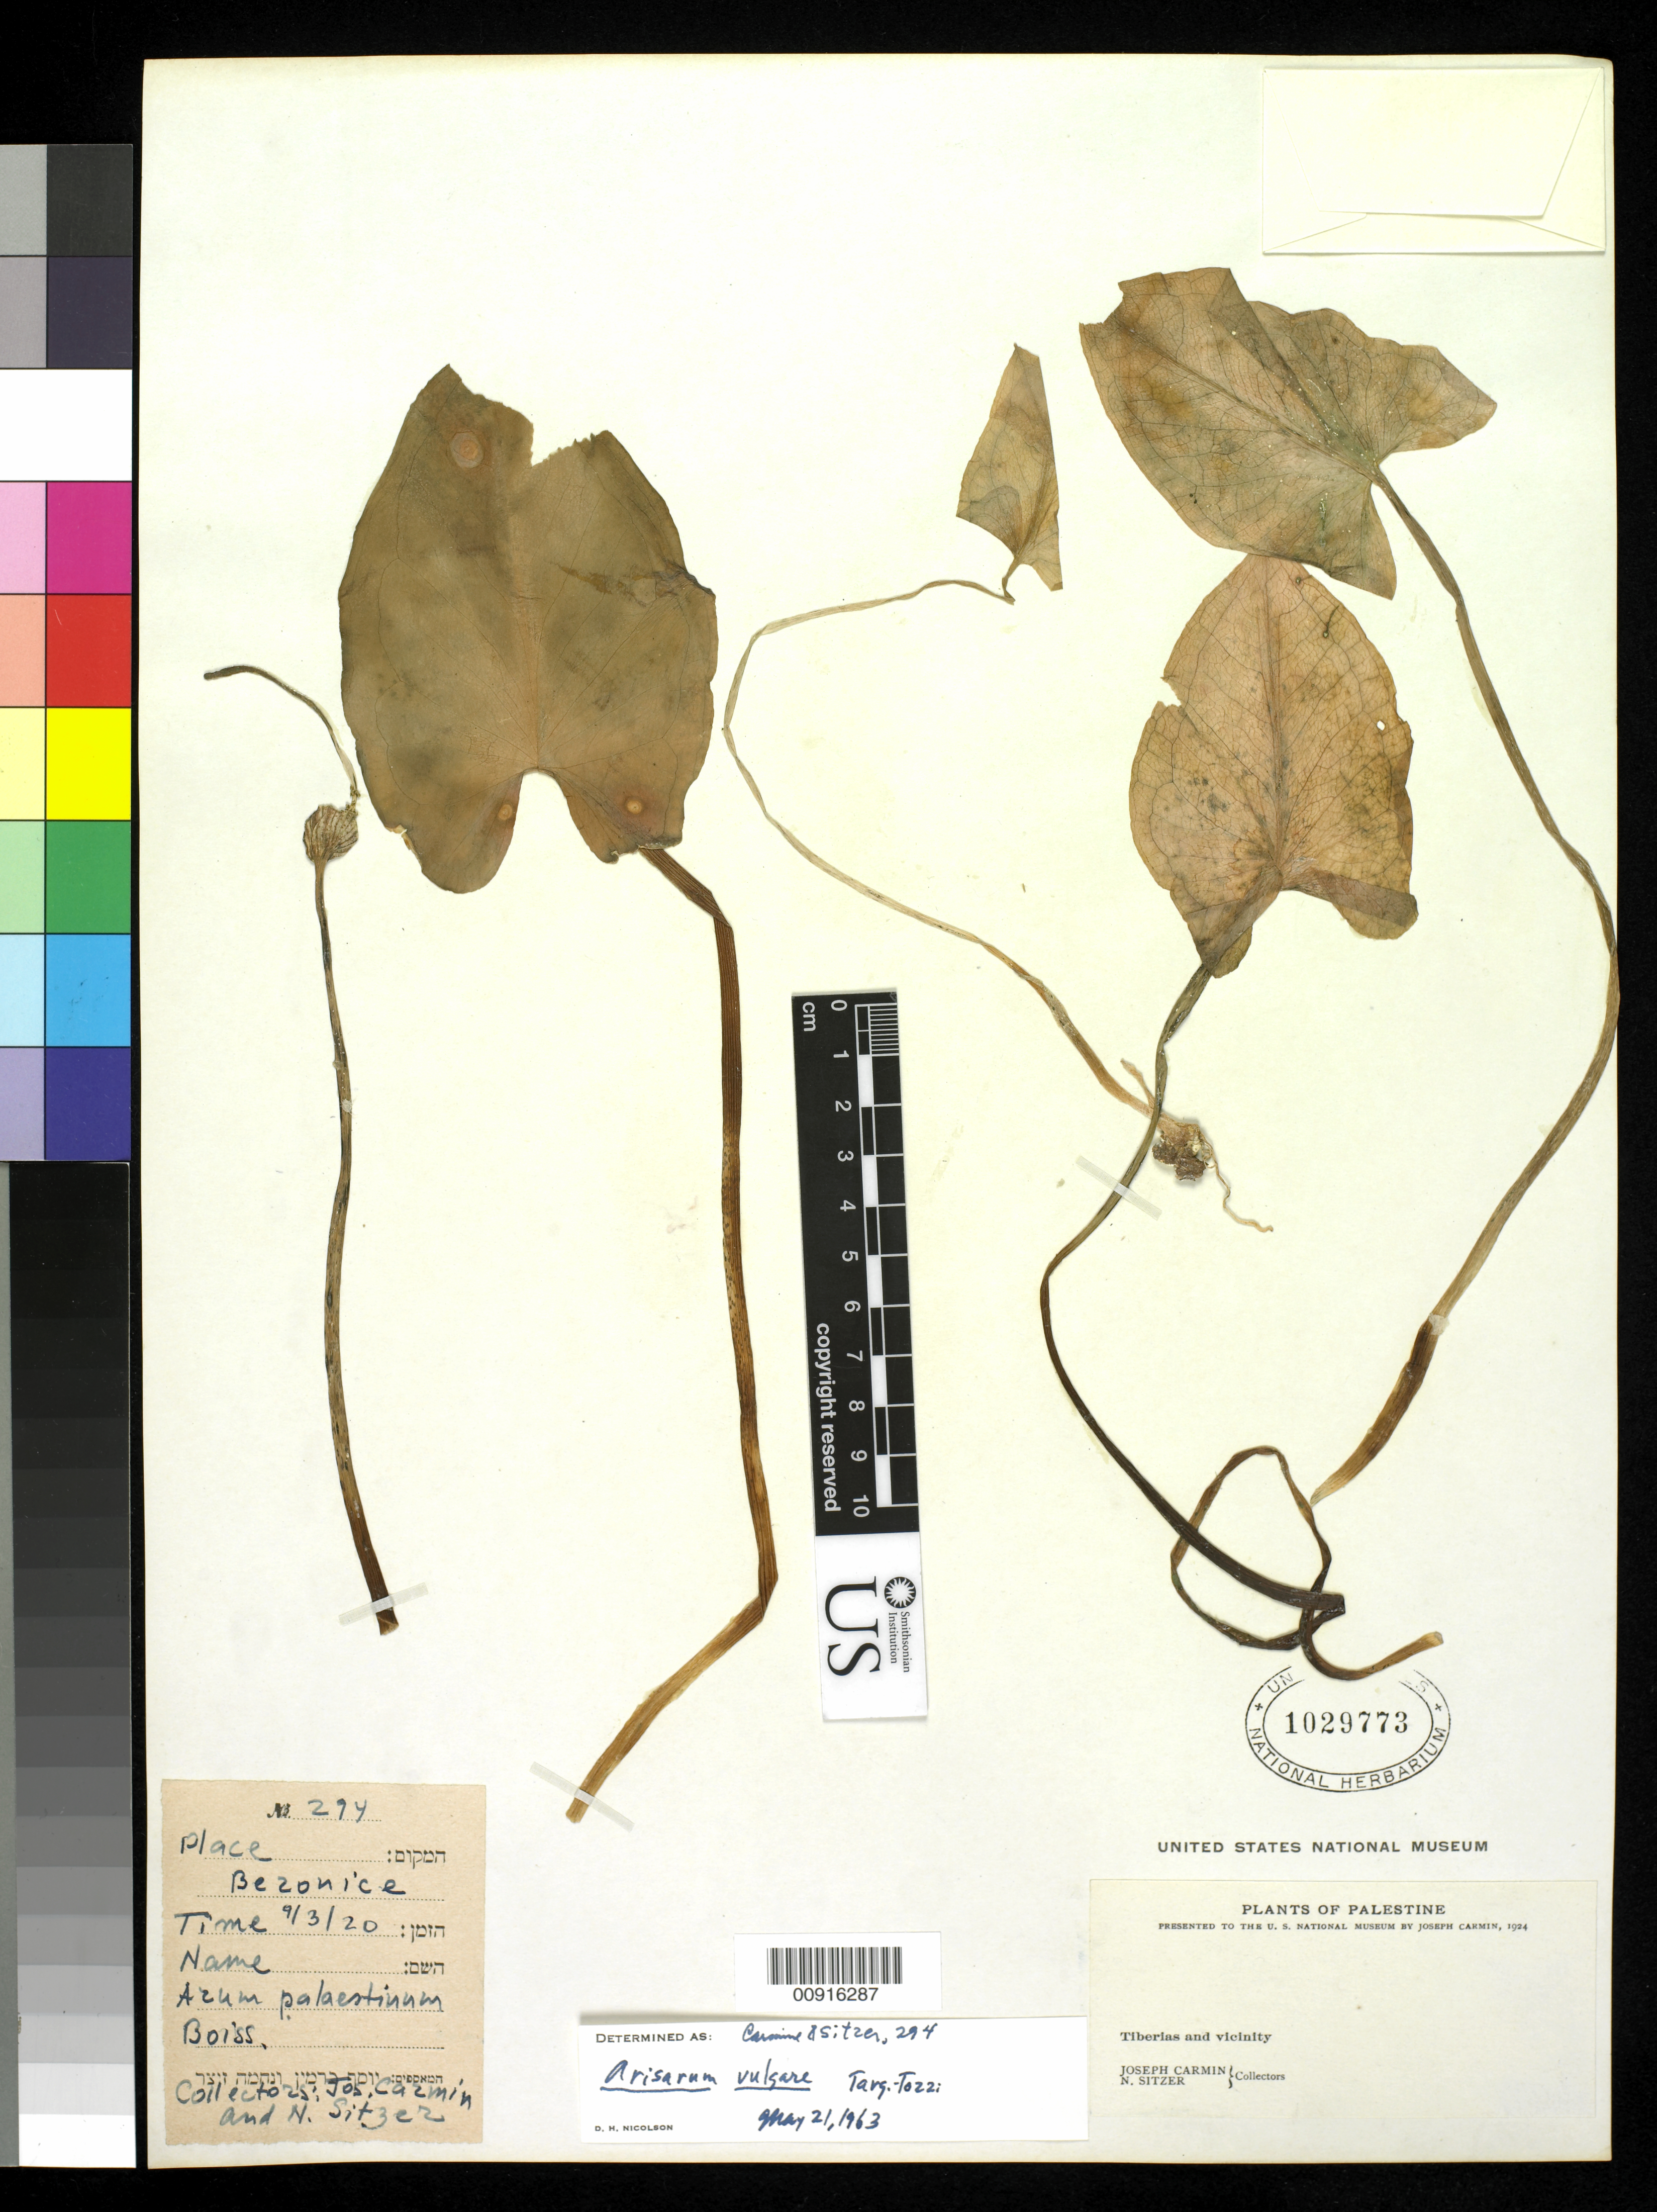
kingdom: Plantae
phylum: Tracheophyta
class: Liliopsida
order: Alismatales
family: Araceae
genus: Arisarum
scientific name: Arisarum vulgare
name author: Targ. Tozz.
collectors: J. Carmin & N. Sitzer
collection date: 1920-03-09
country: Israel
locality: Tiberias and vicinity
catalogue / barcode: US 1029773